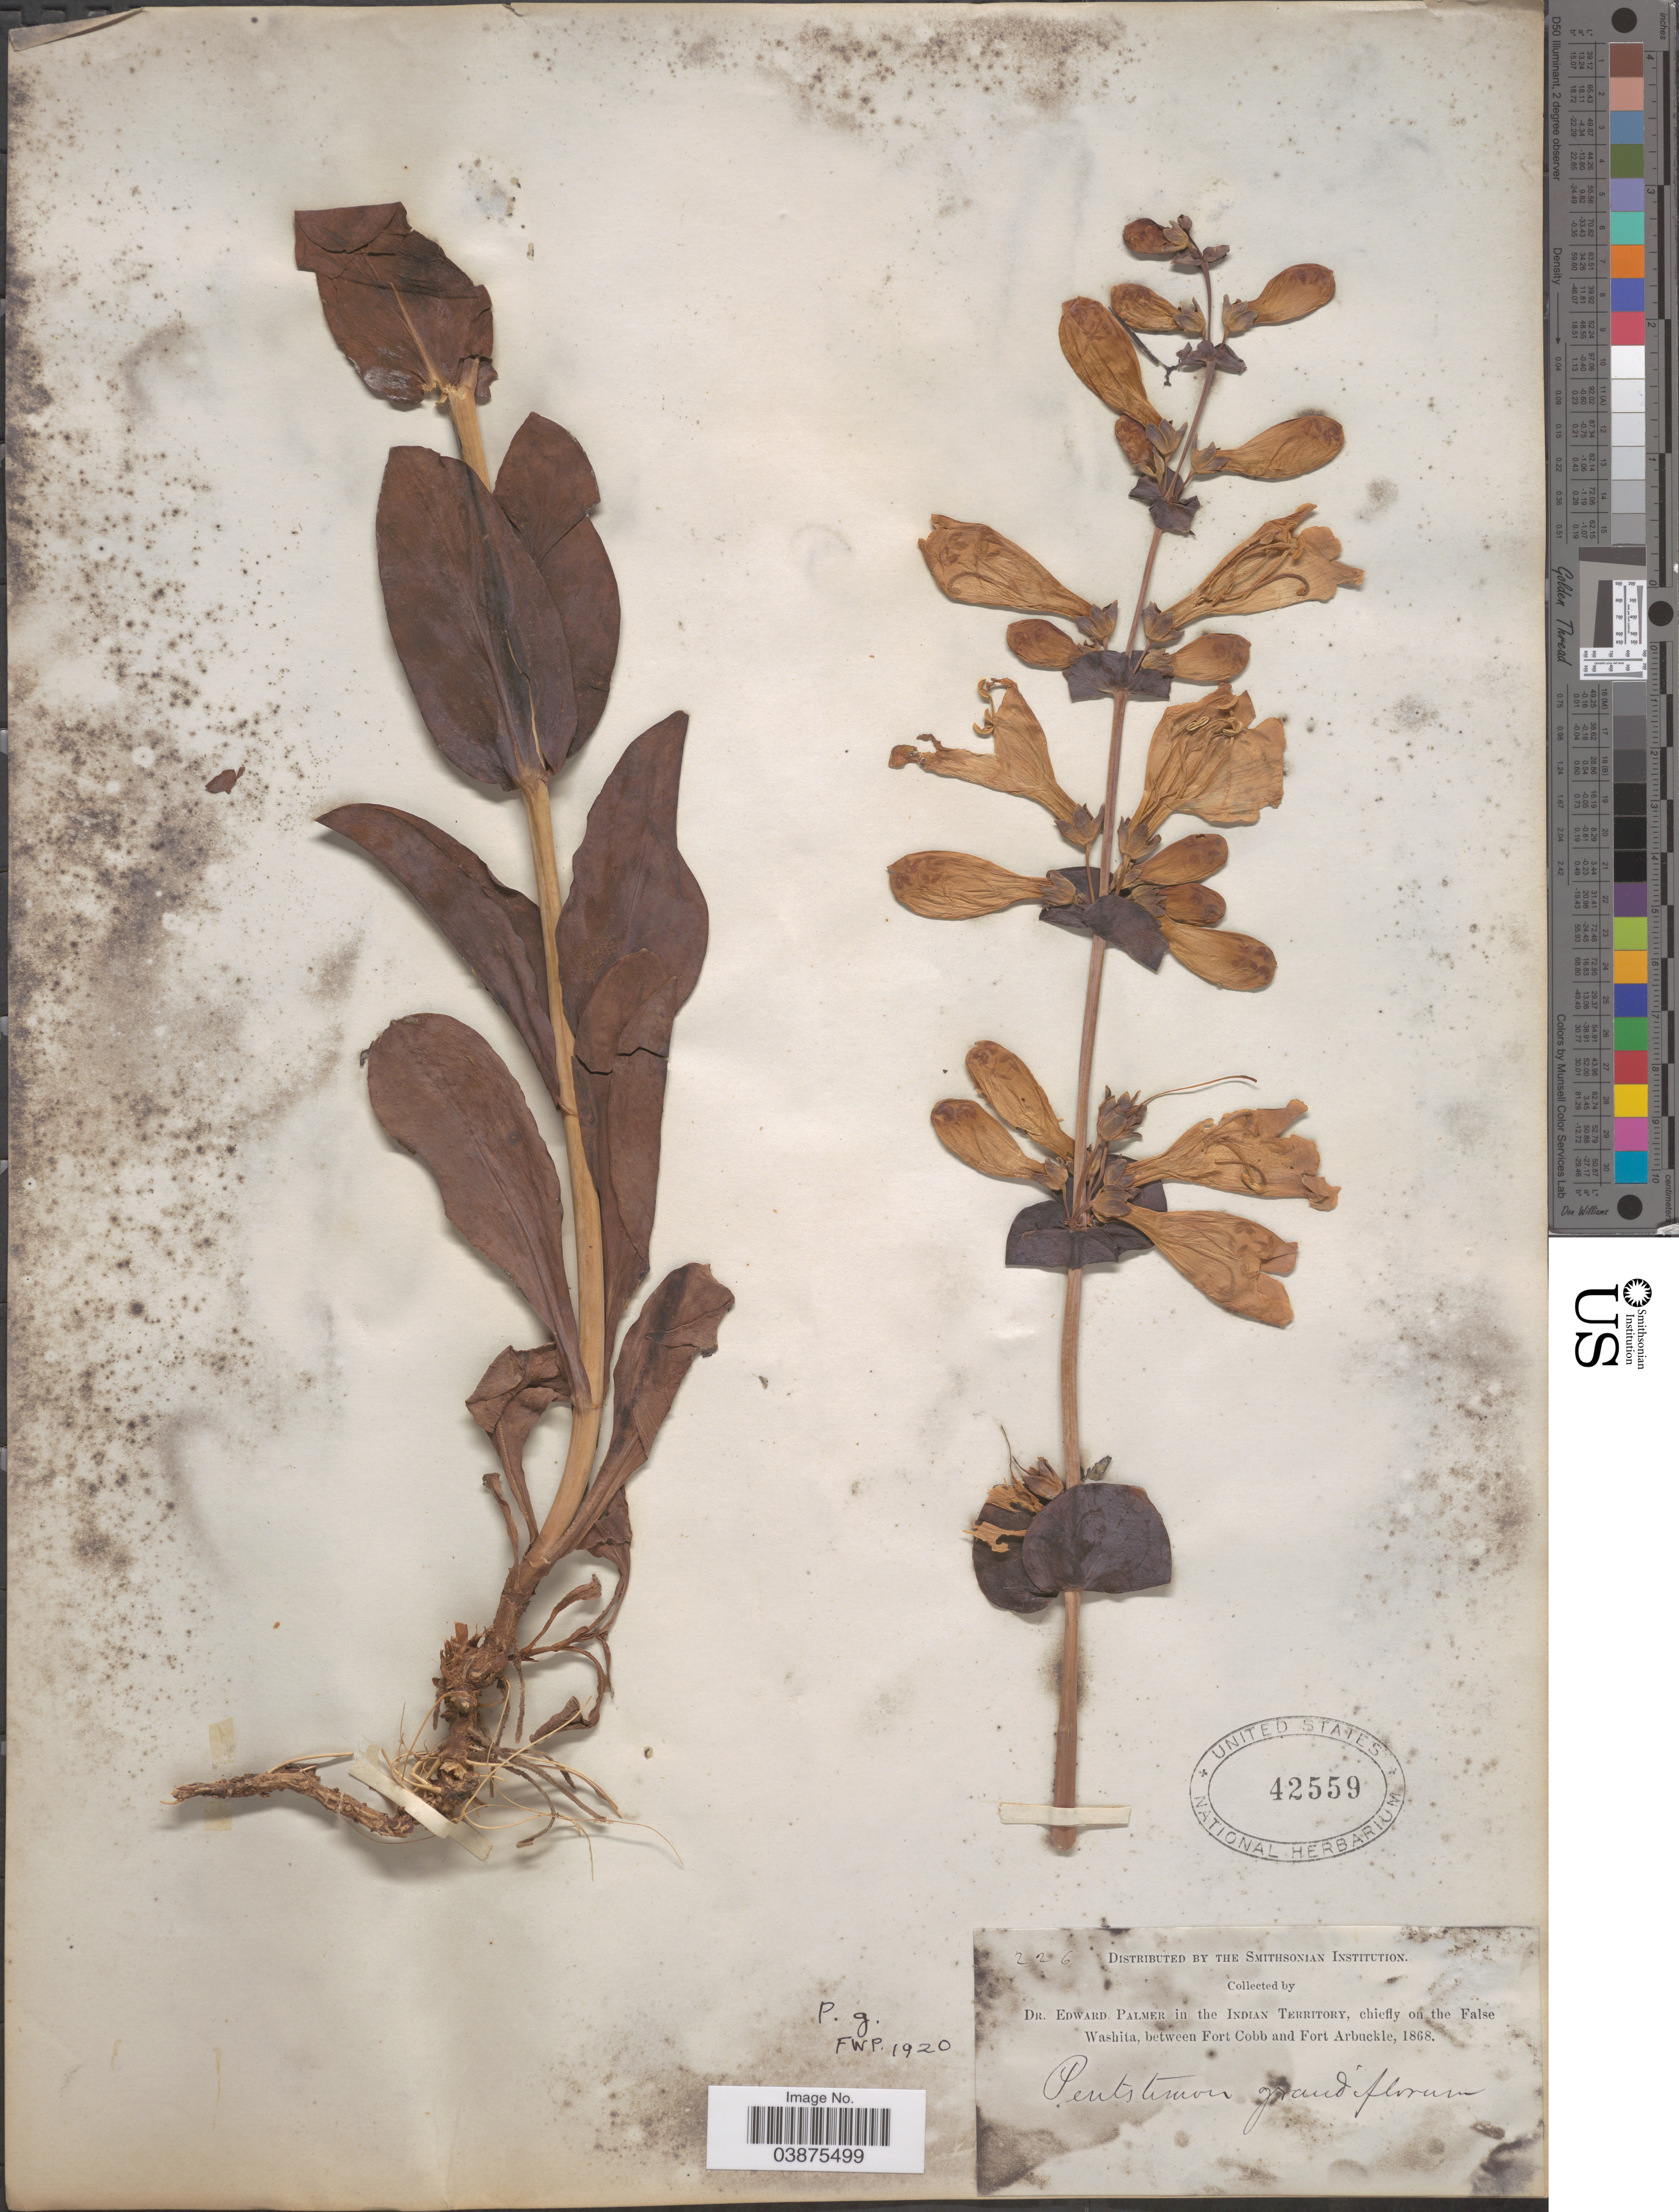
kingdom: Plantae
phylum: Tracheophyta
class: Magnoliopsida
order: Lamiales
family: Plantaginaceae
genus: Penstemon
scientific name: Penstemon grandiflorus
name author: Nutt.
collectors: E. Palmer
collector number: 226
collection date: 1868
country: United States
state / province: Oklahoma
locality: In the Indian Territory, chiefly on the False Washita, between Fort Cobb and Fort Arbuckle.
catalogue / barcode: US 42559